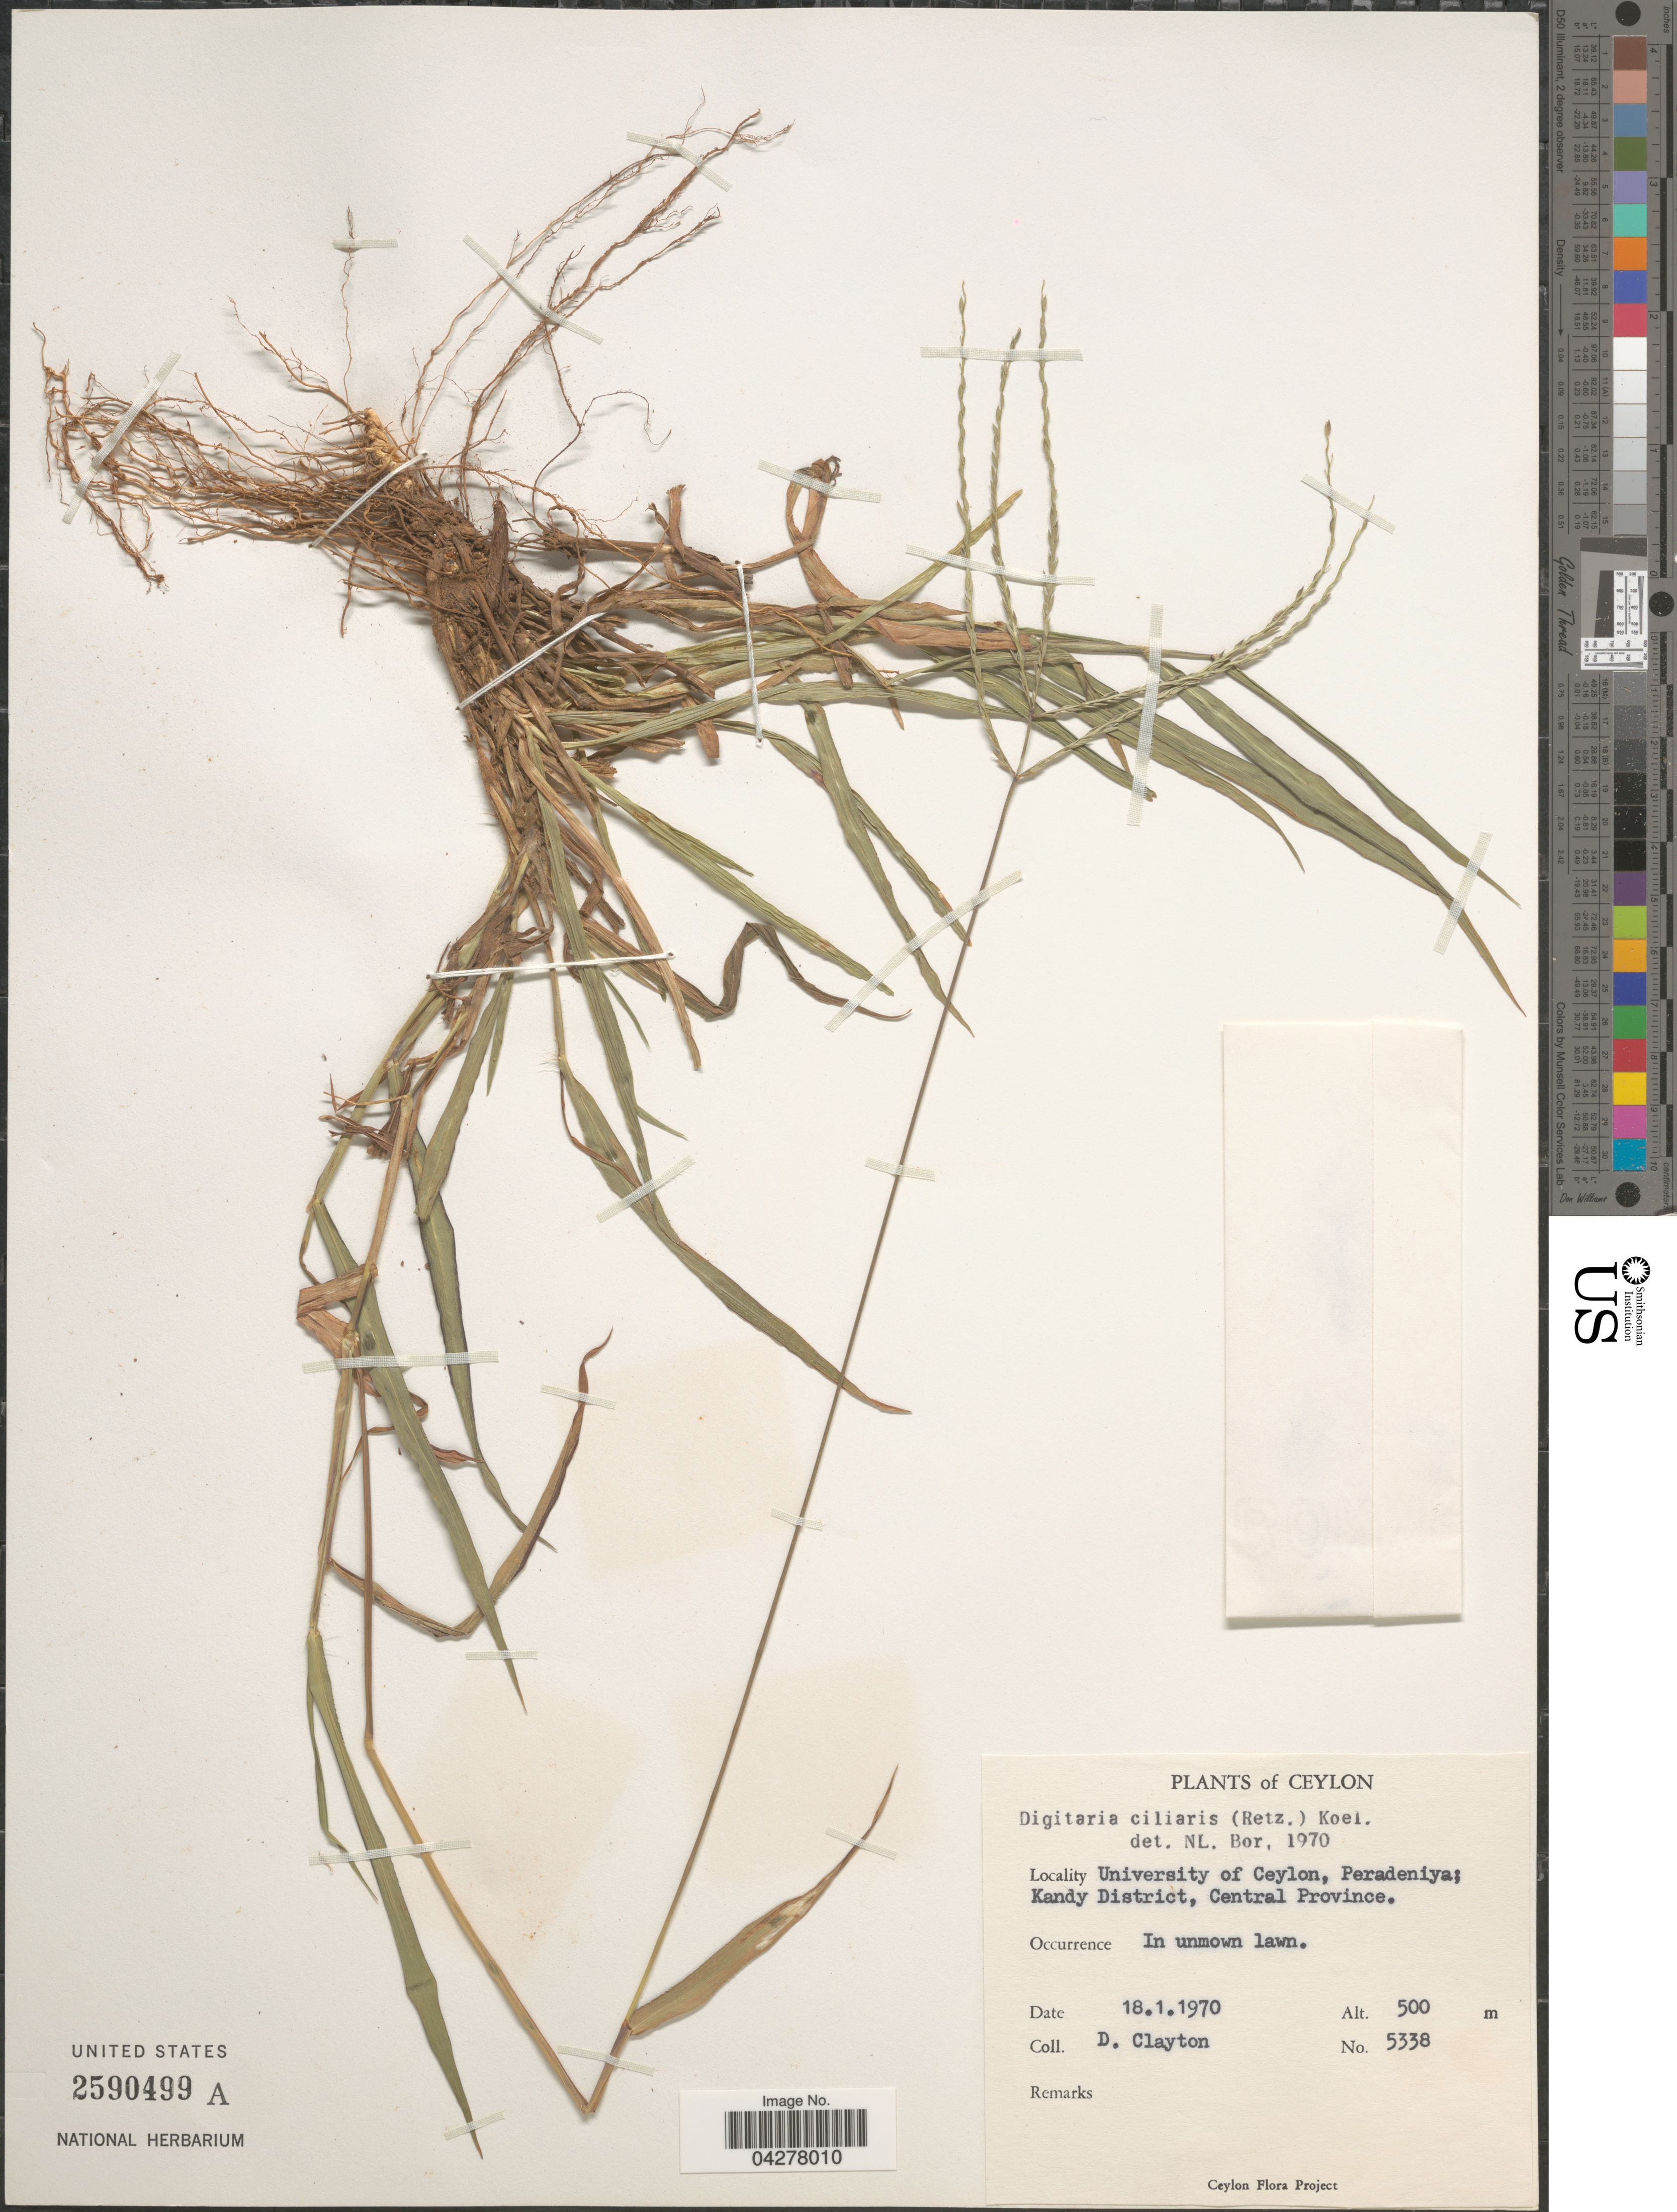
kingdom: Plantae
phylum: Tracheophyta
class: Liliopsida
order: Poales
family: Poaceae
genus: Digitaria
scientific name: Digitaria ciliaris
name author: (Retz.) Koeler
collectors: D. Clayton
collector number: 5338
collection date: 1970-01-18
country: Sri Lanka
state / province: Central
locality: Ceylon. University of Ceylon, Peradeniya; Kandy District. In unmown lawn.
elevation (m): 500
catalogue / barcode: US 2590499A